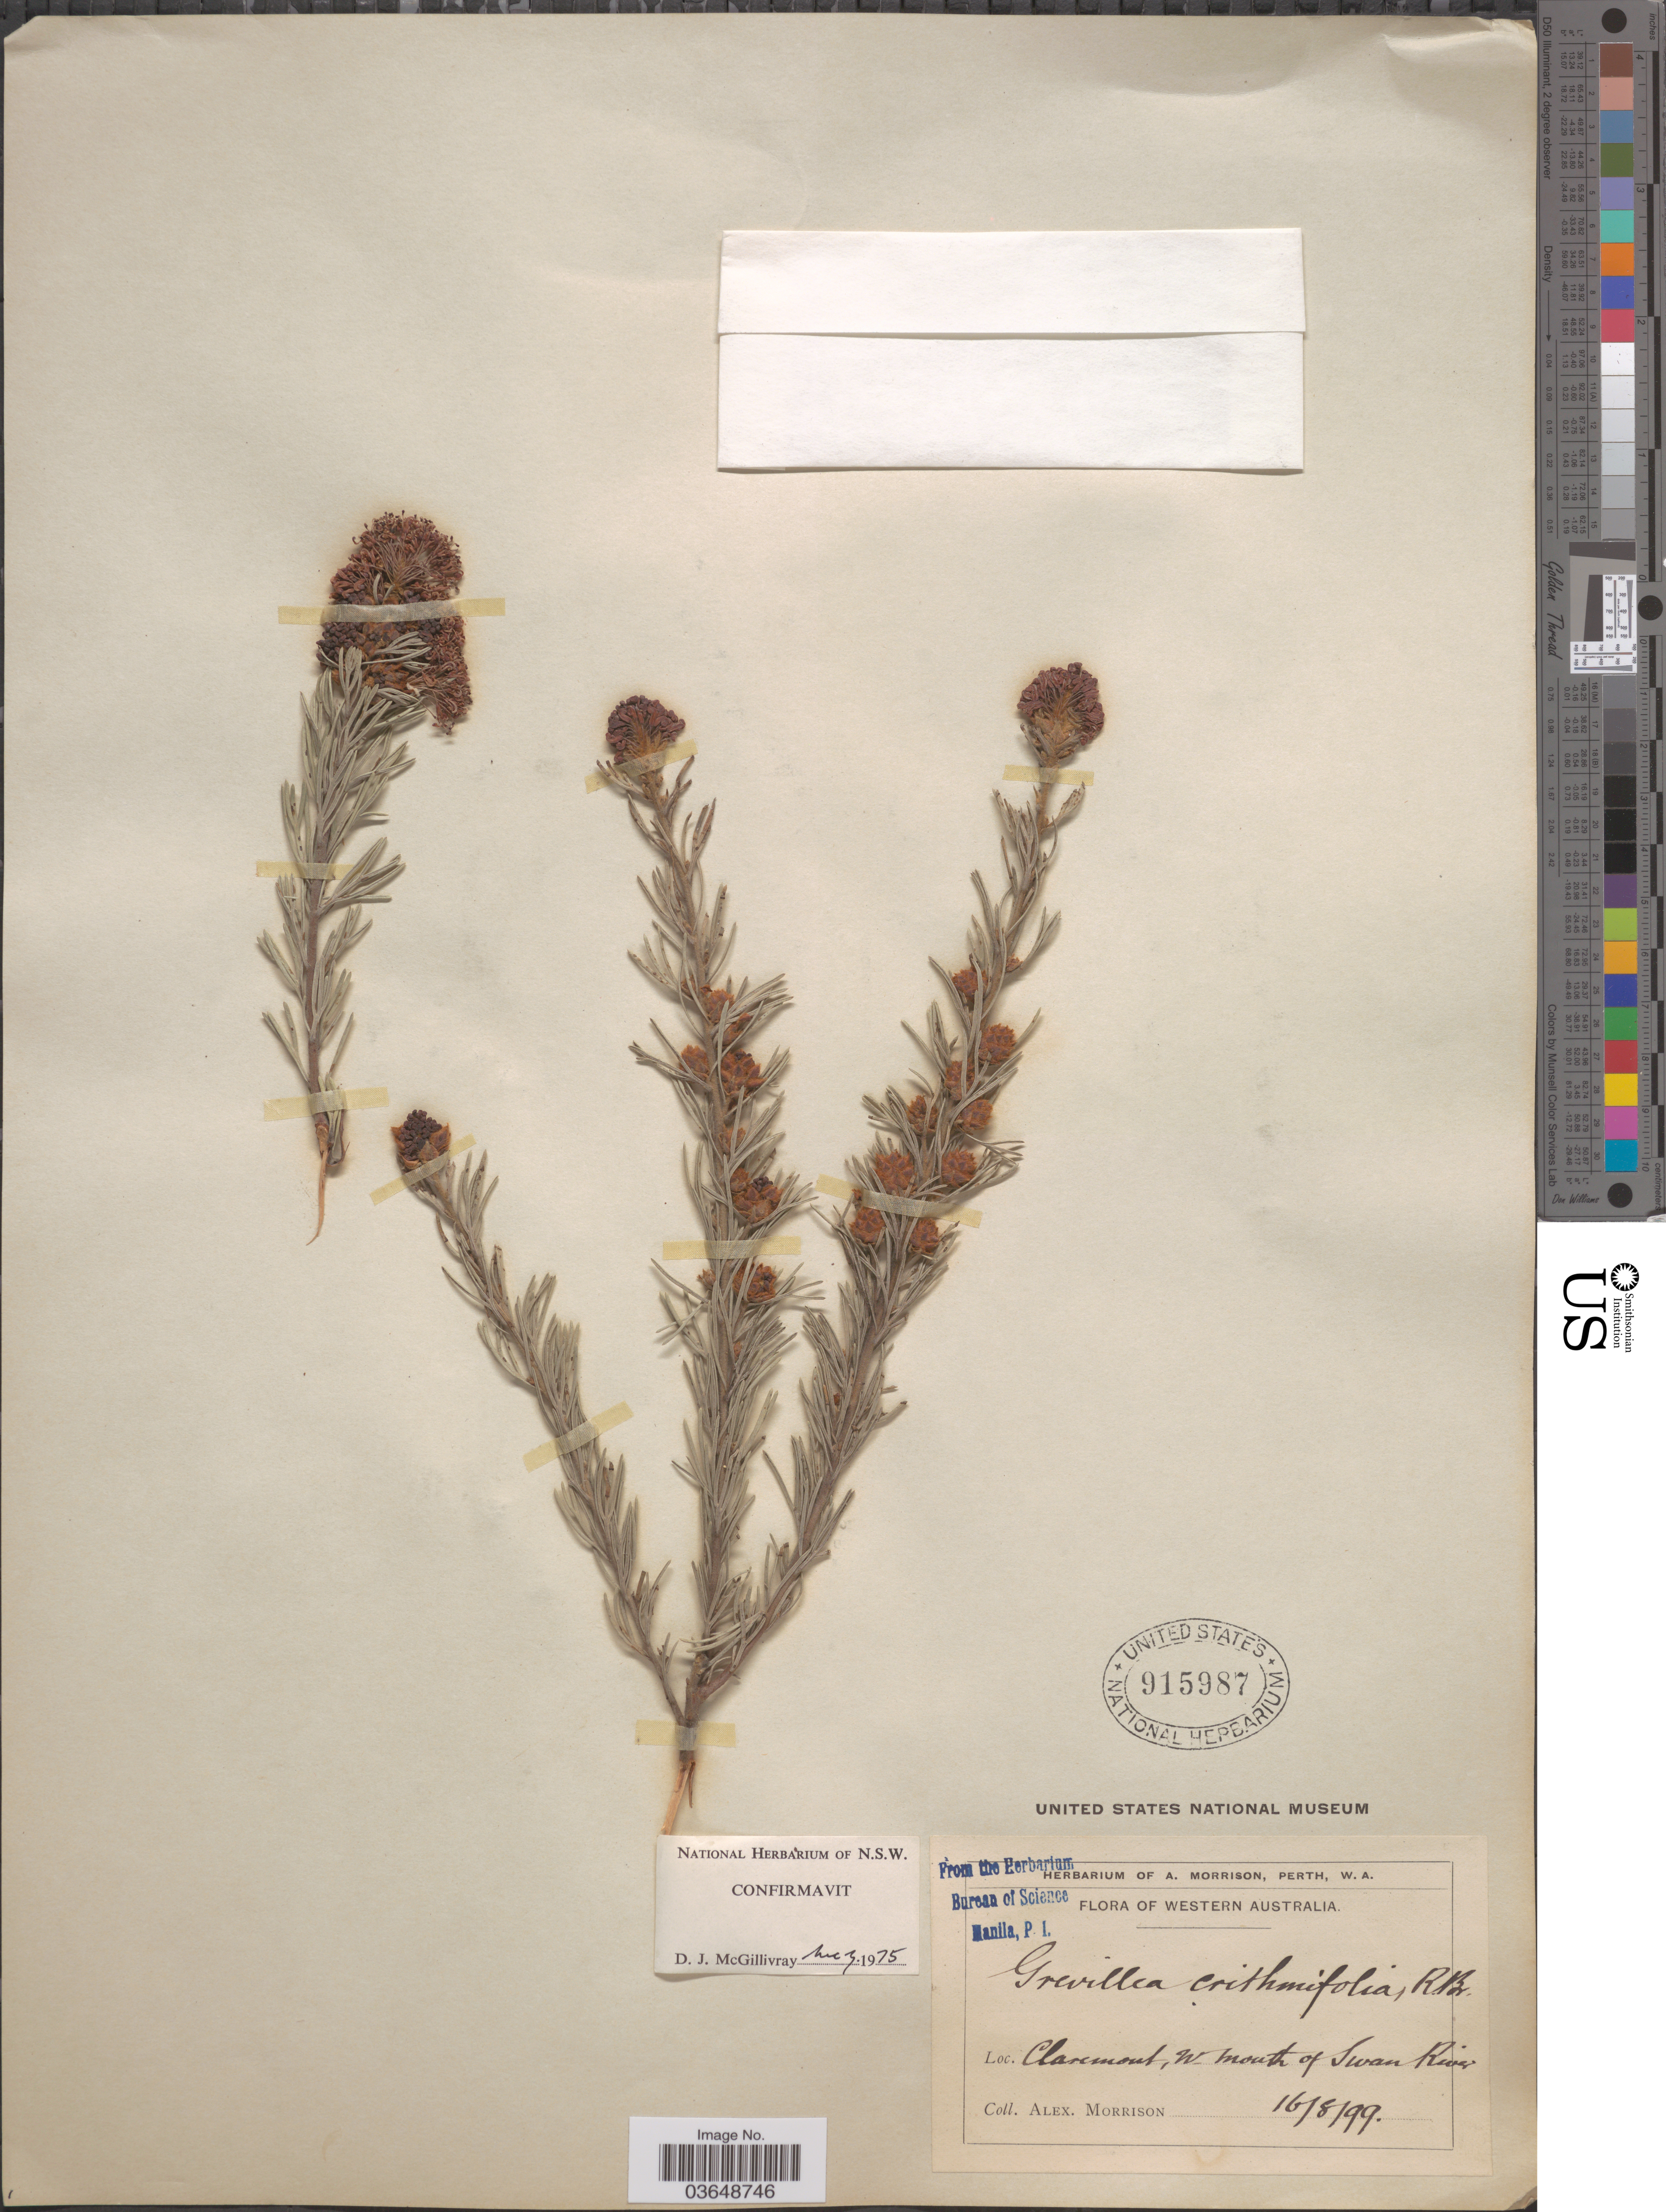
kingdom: Plantae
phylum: Tracheophyta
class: Magnoliopsida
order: Proteales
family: Proteaceae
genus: Grevillea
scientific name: Grevillea crithmifolia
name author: R. Br.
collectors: A. Morrison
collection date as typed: Transcribed d/m/y: 16/8/99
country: Australia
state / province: Western Australia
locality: Claremont, W. mouth of Swan River.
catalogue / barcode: US 915987